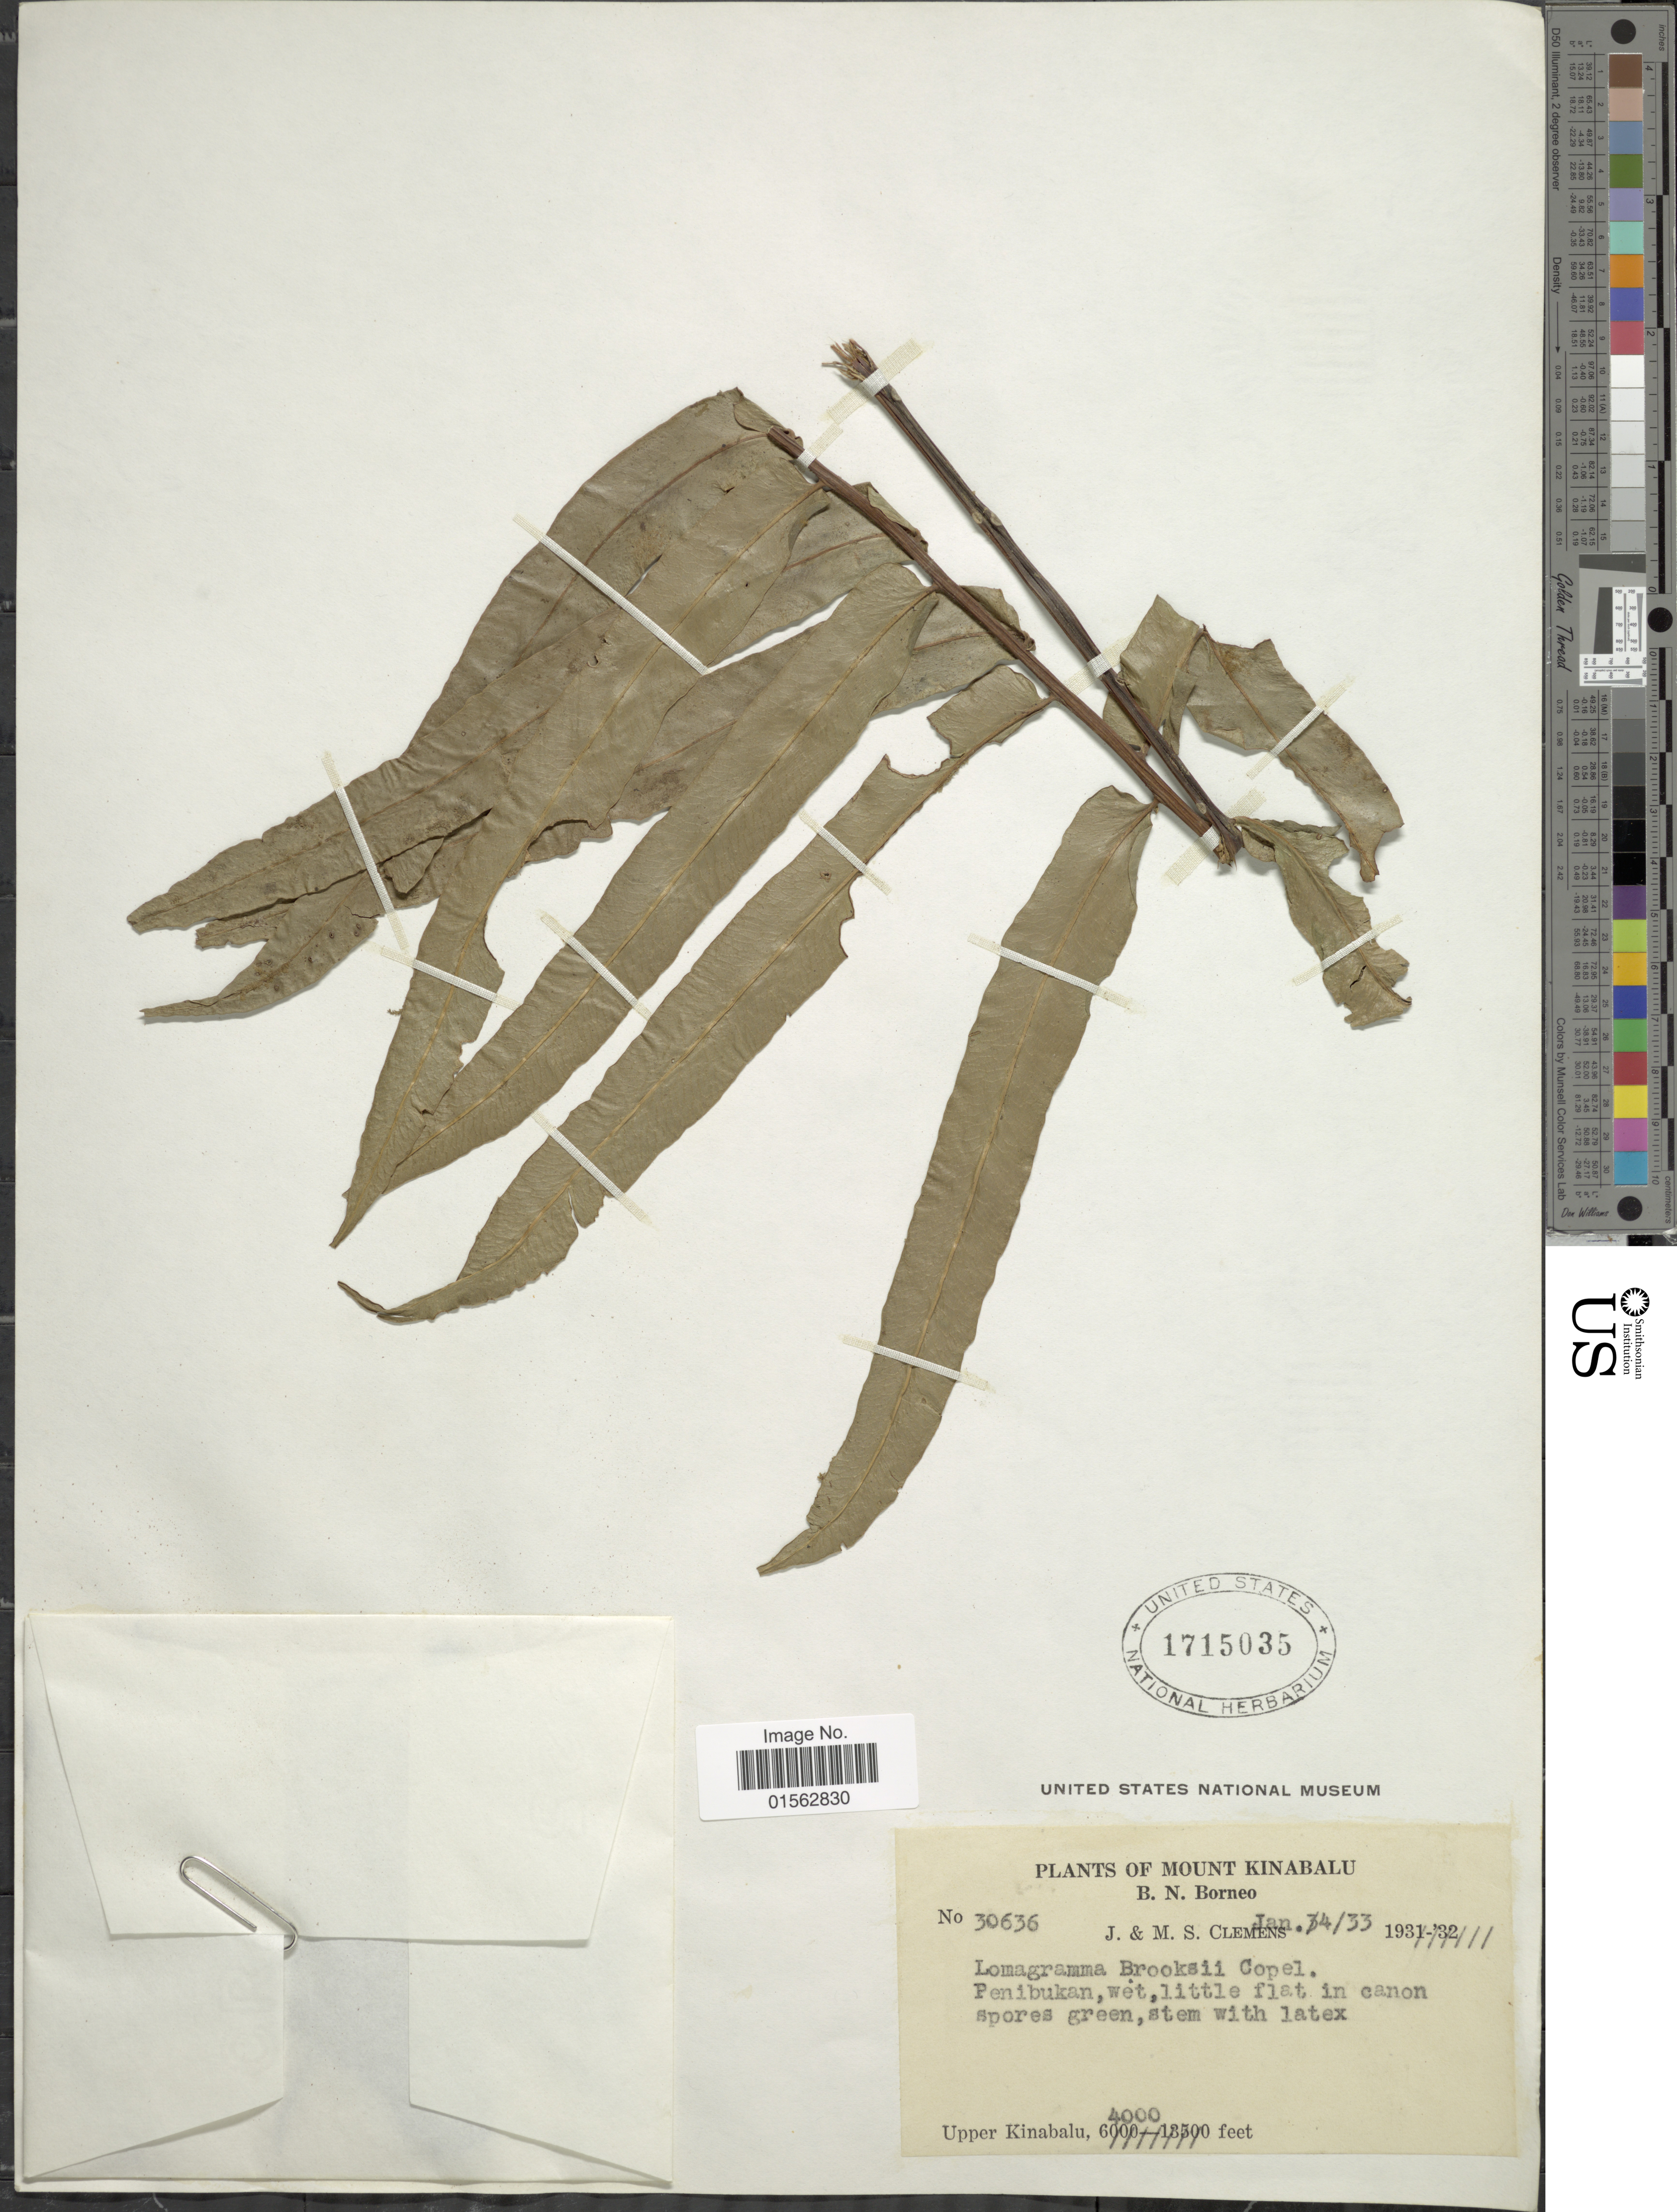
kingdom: Plantae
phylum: Tracheophyta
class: Polypodiopsida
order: Polypodiales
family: Dryopteridaceae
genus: Lomagramma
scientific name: Lomagramma brooksii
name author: Copel.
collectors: J. Clemens & M. S. Clemens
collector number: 30636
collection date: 1933-01-04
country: Malaysia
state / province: Sabah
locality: Mount Kinabalu, B. N. Borneo, Upper Kinabalu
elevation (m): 1219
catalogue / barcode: US 1715035